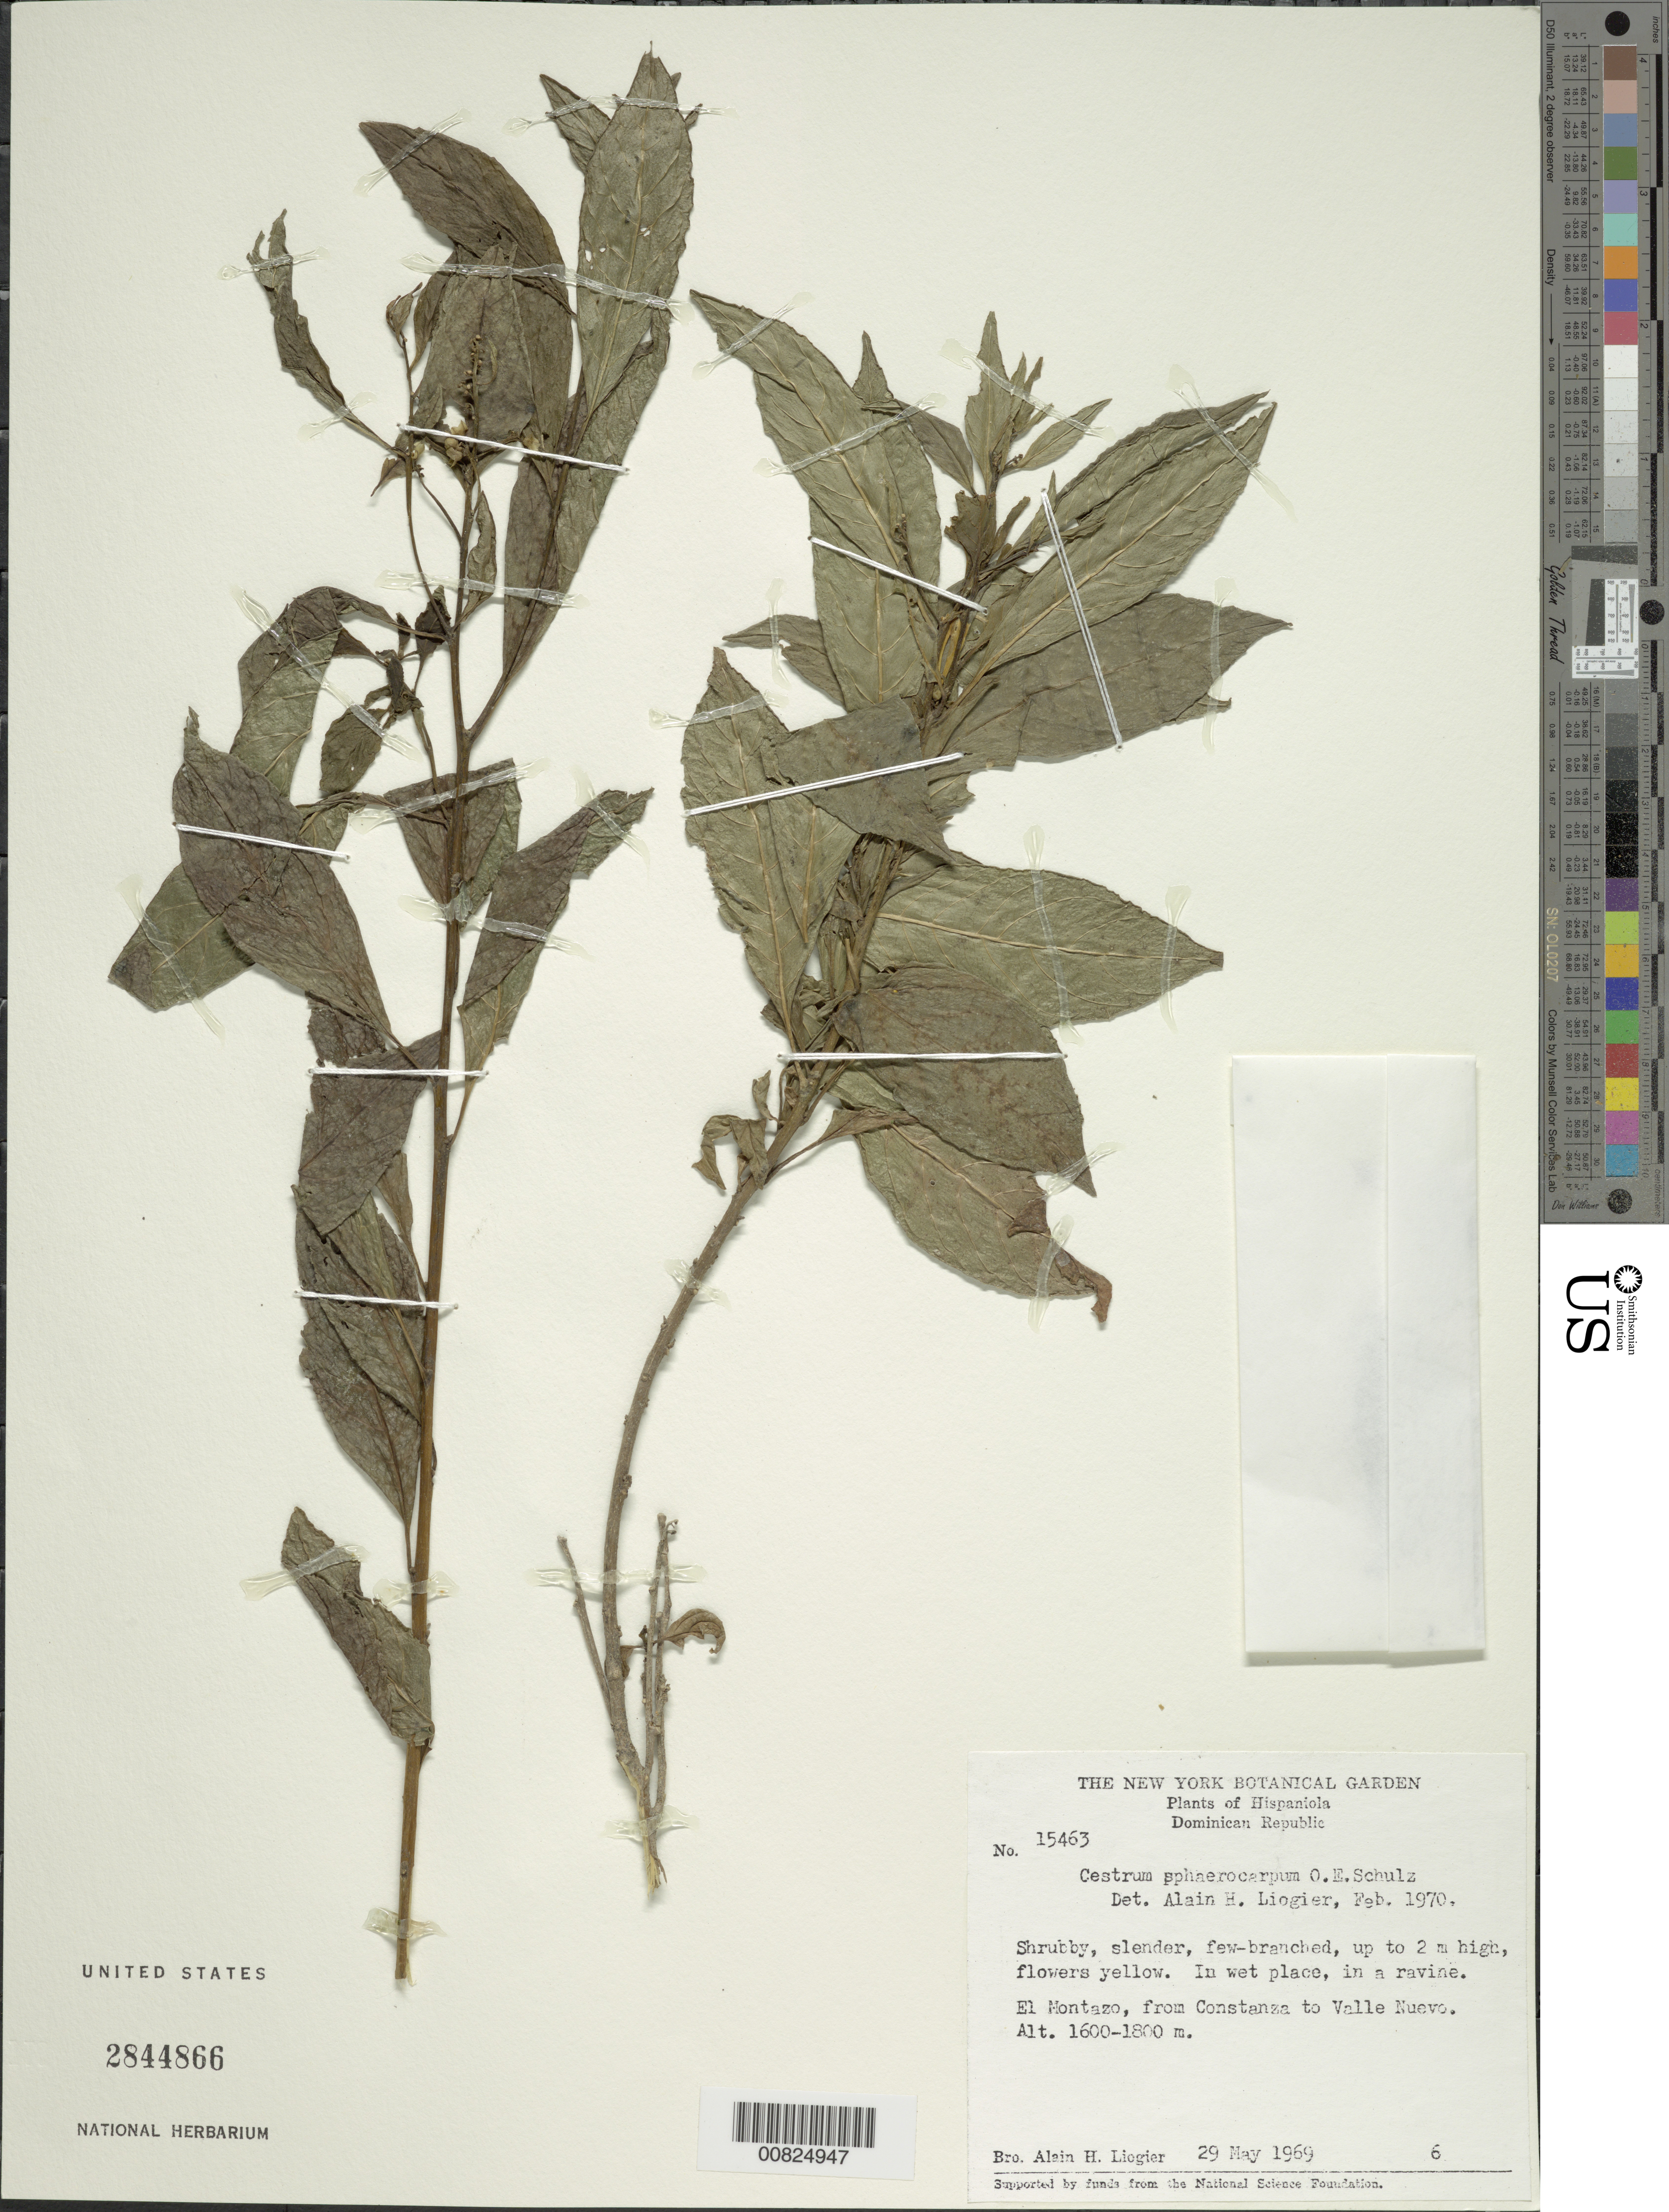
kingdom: Plantae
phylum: Tracheophyta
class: Magnoliopsida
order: Solanales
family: Solanaceae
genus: Cestrum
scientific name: Cestrum sphaerocarpum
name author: O.E. Schulz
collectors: A. H. Liogier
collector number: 15463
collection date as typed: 29 May 1969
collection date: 1969-05-29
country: Dominican Republic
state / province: La Vega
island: Hispaniola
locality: El Montazo, from Constanza to Valle Nuevo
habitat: In wet place in a ravine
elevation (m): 1600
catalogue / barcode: US 2844866